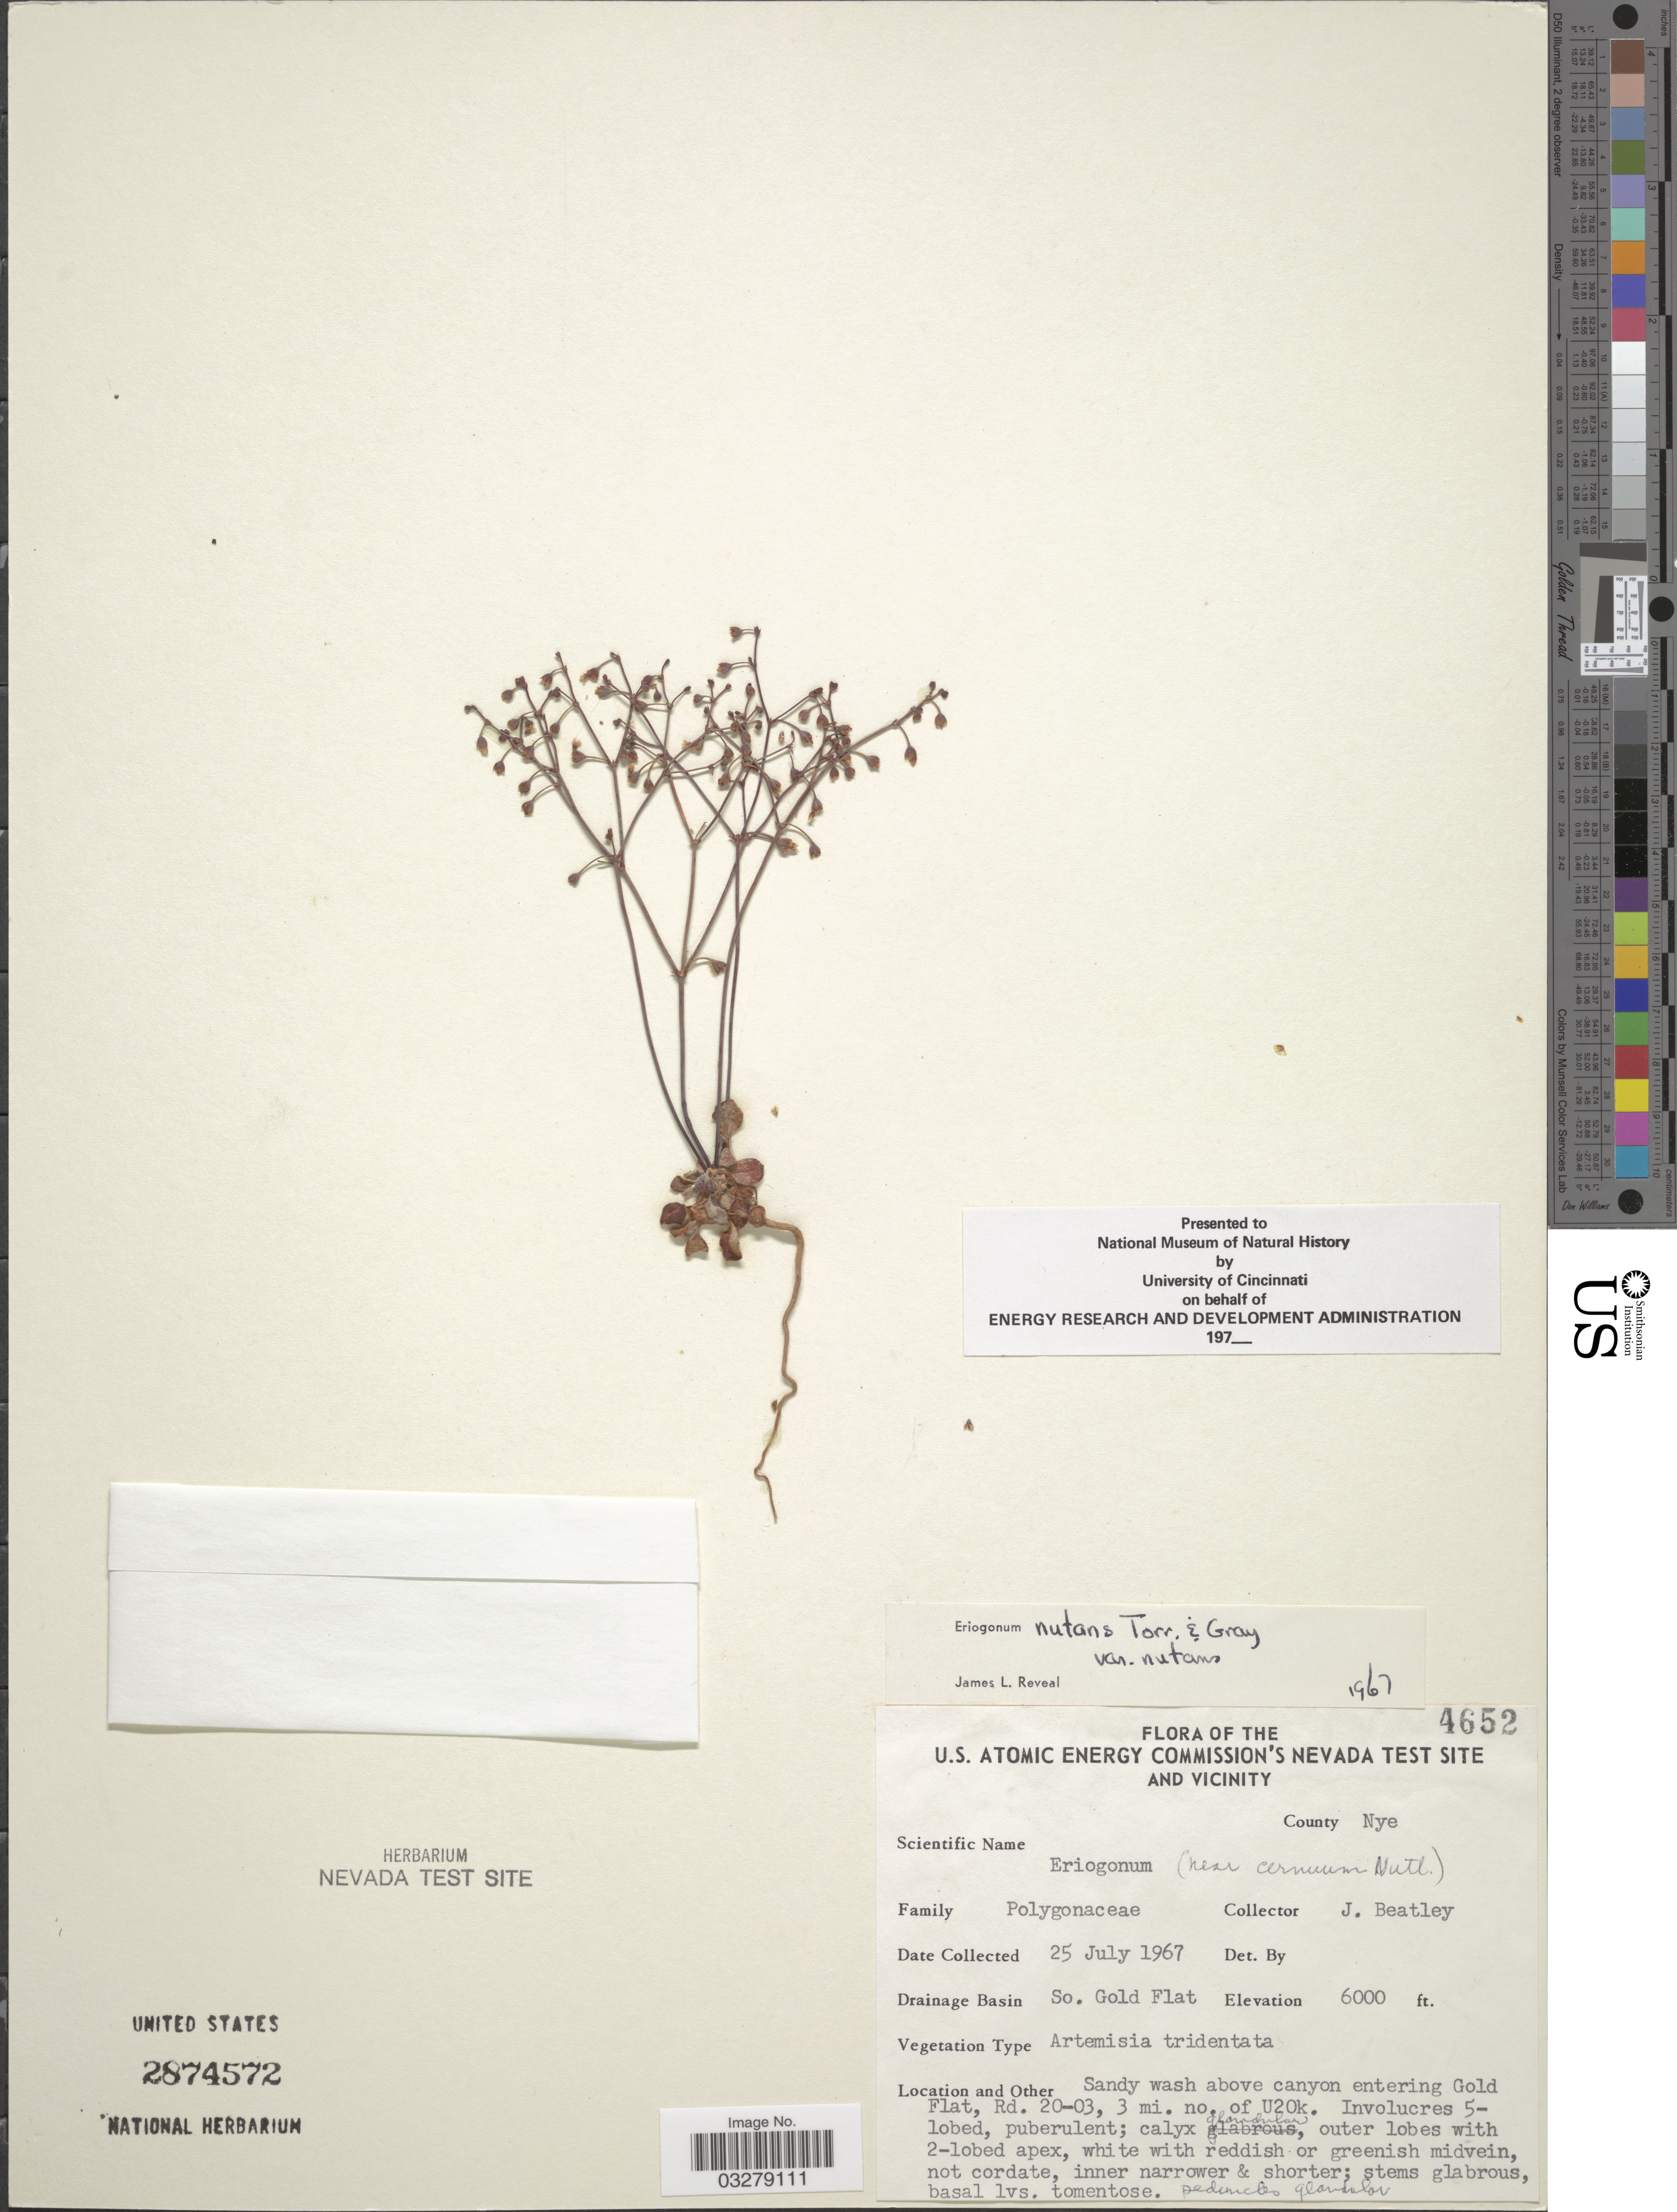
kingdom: Plantae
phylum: Tracheophyta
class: Magnoliopsida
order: Caryophyllales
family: Polygonaceae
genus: Eriogonum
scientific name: Eriogonum nutans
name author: Torr. & A. Gray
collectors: J. C. Beatley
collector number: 4652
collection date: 1967-07-25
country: United States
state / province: Nevada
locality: U.S. Atomic Energy Commission's Nevada Test Site and vicinity. County Nye. Drainage Basin So. Gold Flat. Sandy wash above canyon entering Gold Flat, Rd. 20-03, 3 mi. no. of U20k.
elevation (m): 1829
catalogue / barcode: US 2874572